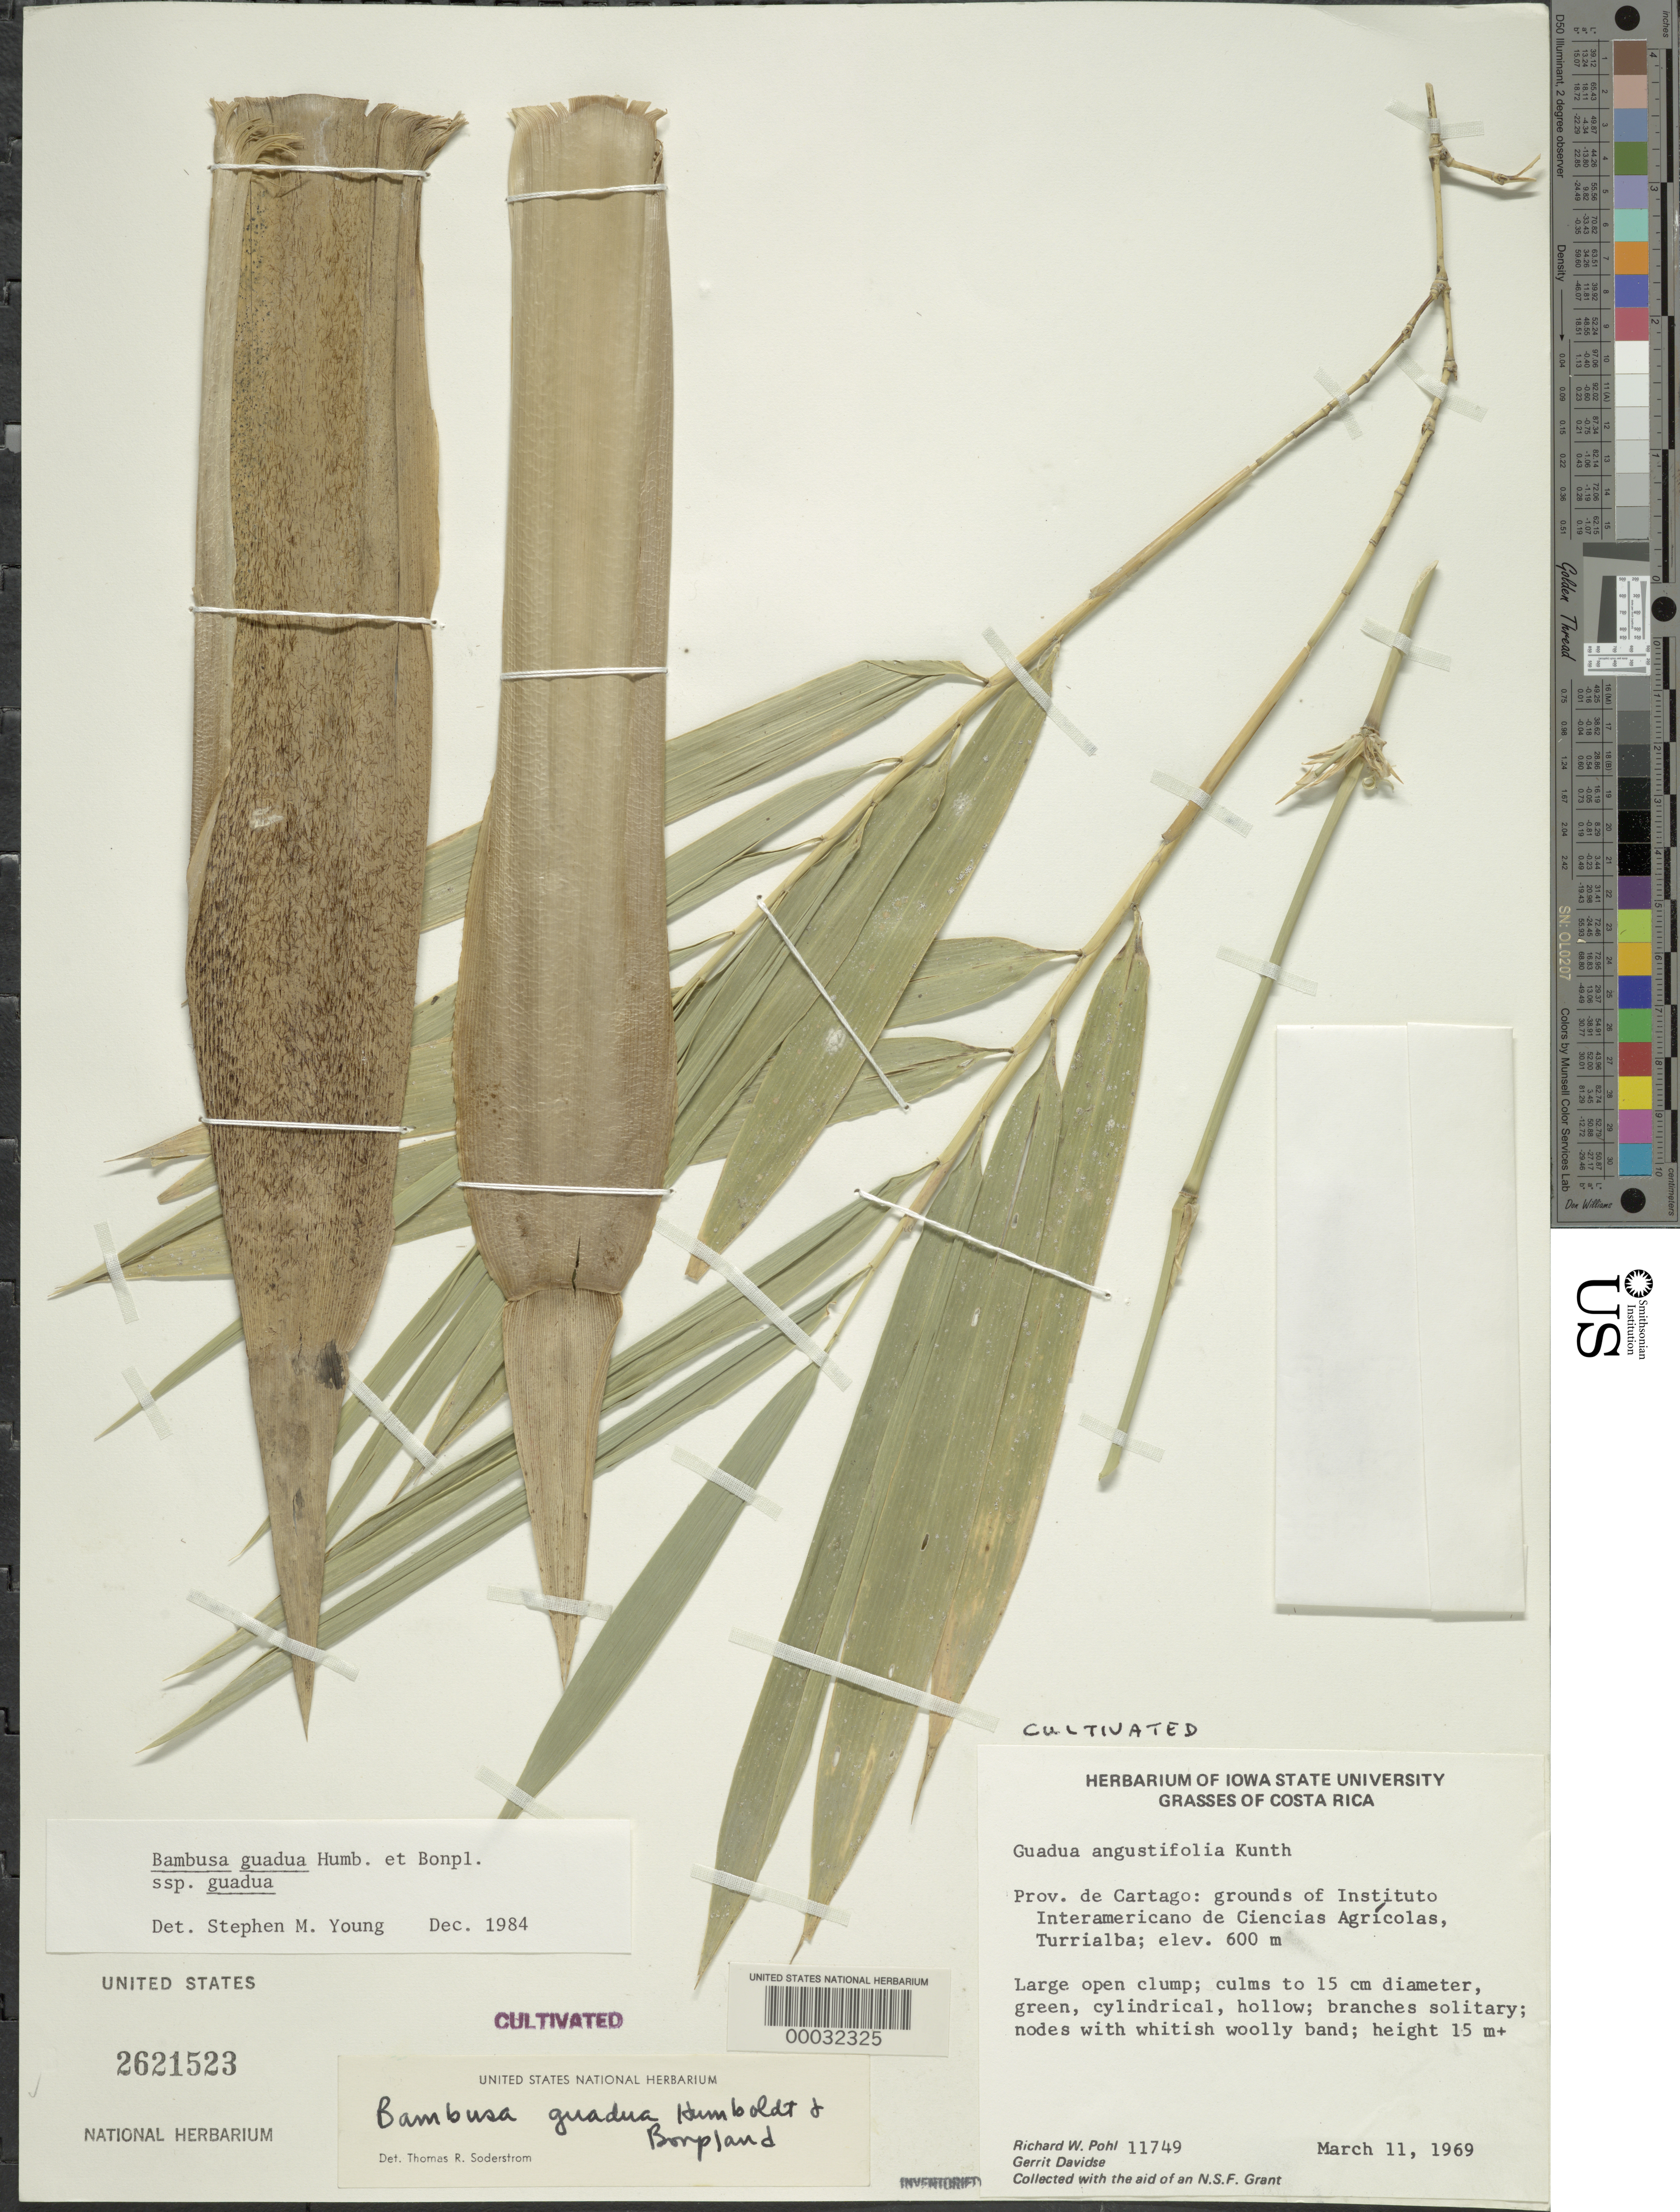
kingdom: Plantae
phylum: Tracheophyta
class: Liliopsida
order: Poales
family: Poaceae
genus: Bambusa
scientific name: Bambusa guadua subsp. guadua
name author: Bonpl.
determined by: Young, S. M.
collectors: R. W. Pohl & G. Davidse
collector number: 11749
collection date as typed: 11 Mar 1969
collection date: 1969-03-11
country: Costa Rica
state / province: Cartago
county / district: Turrialba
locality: Instituto Interamericana de Ciencas Agricolas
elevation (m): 600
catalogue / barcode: US 2621523